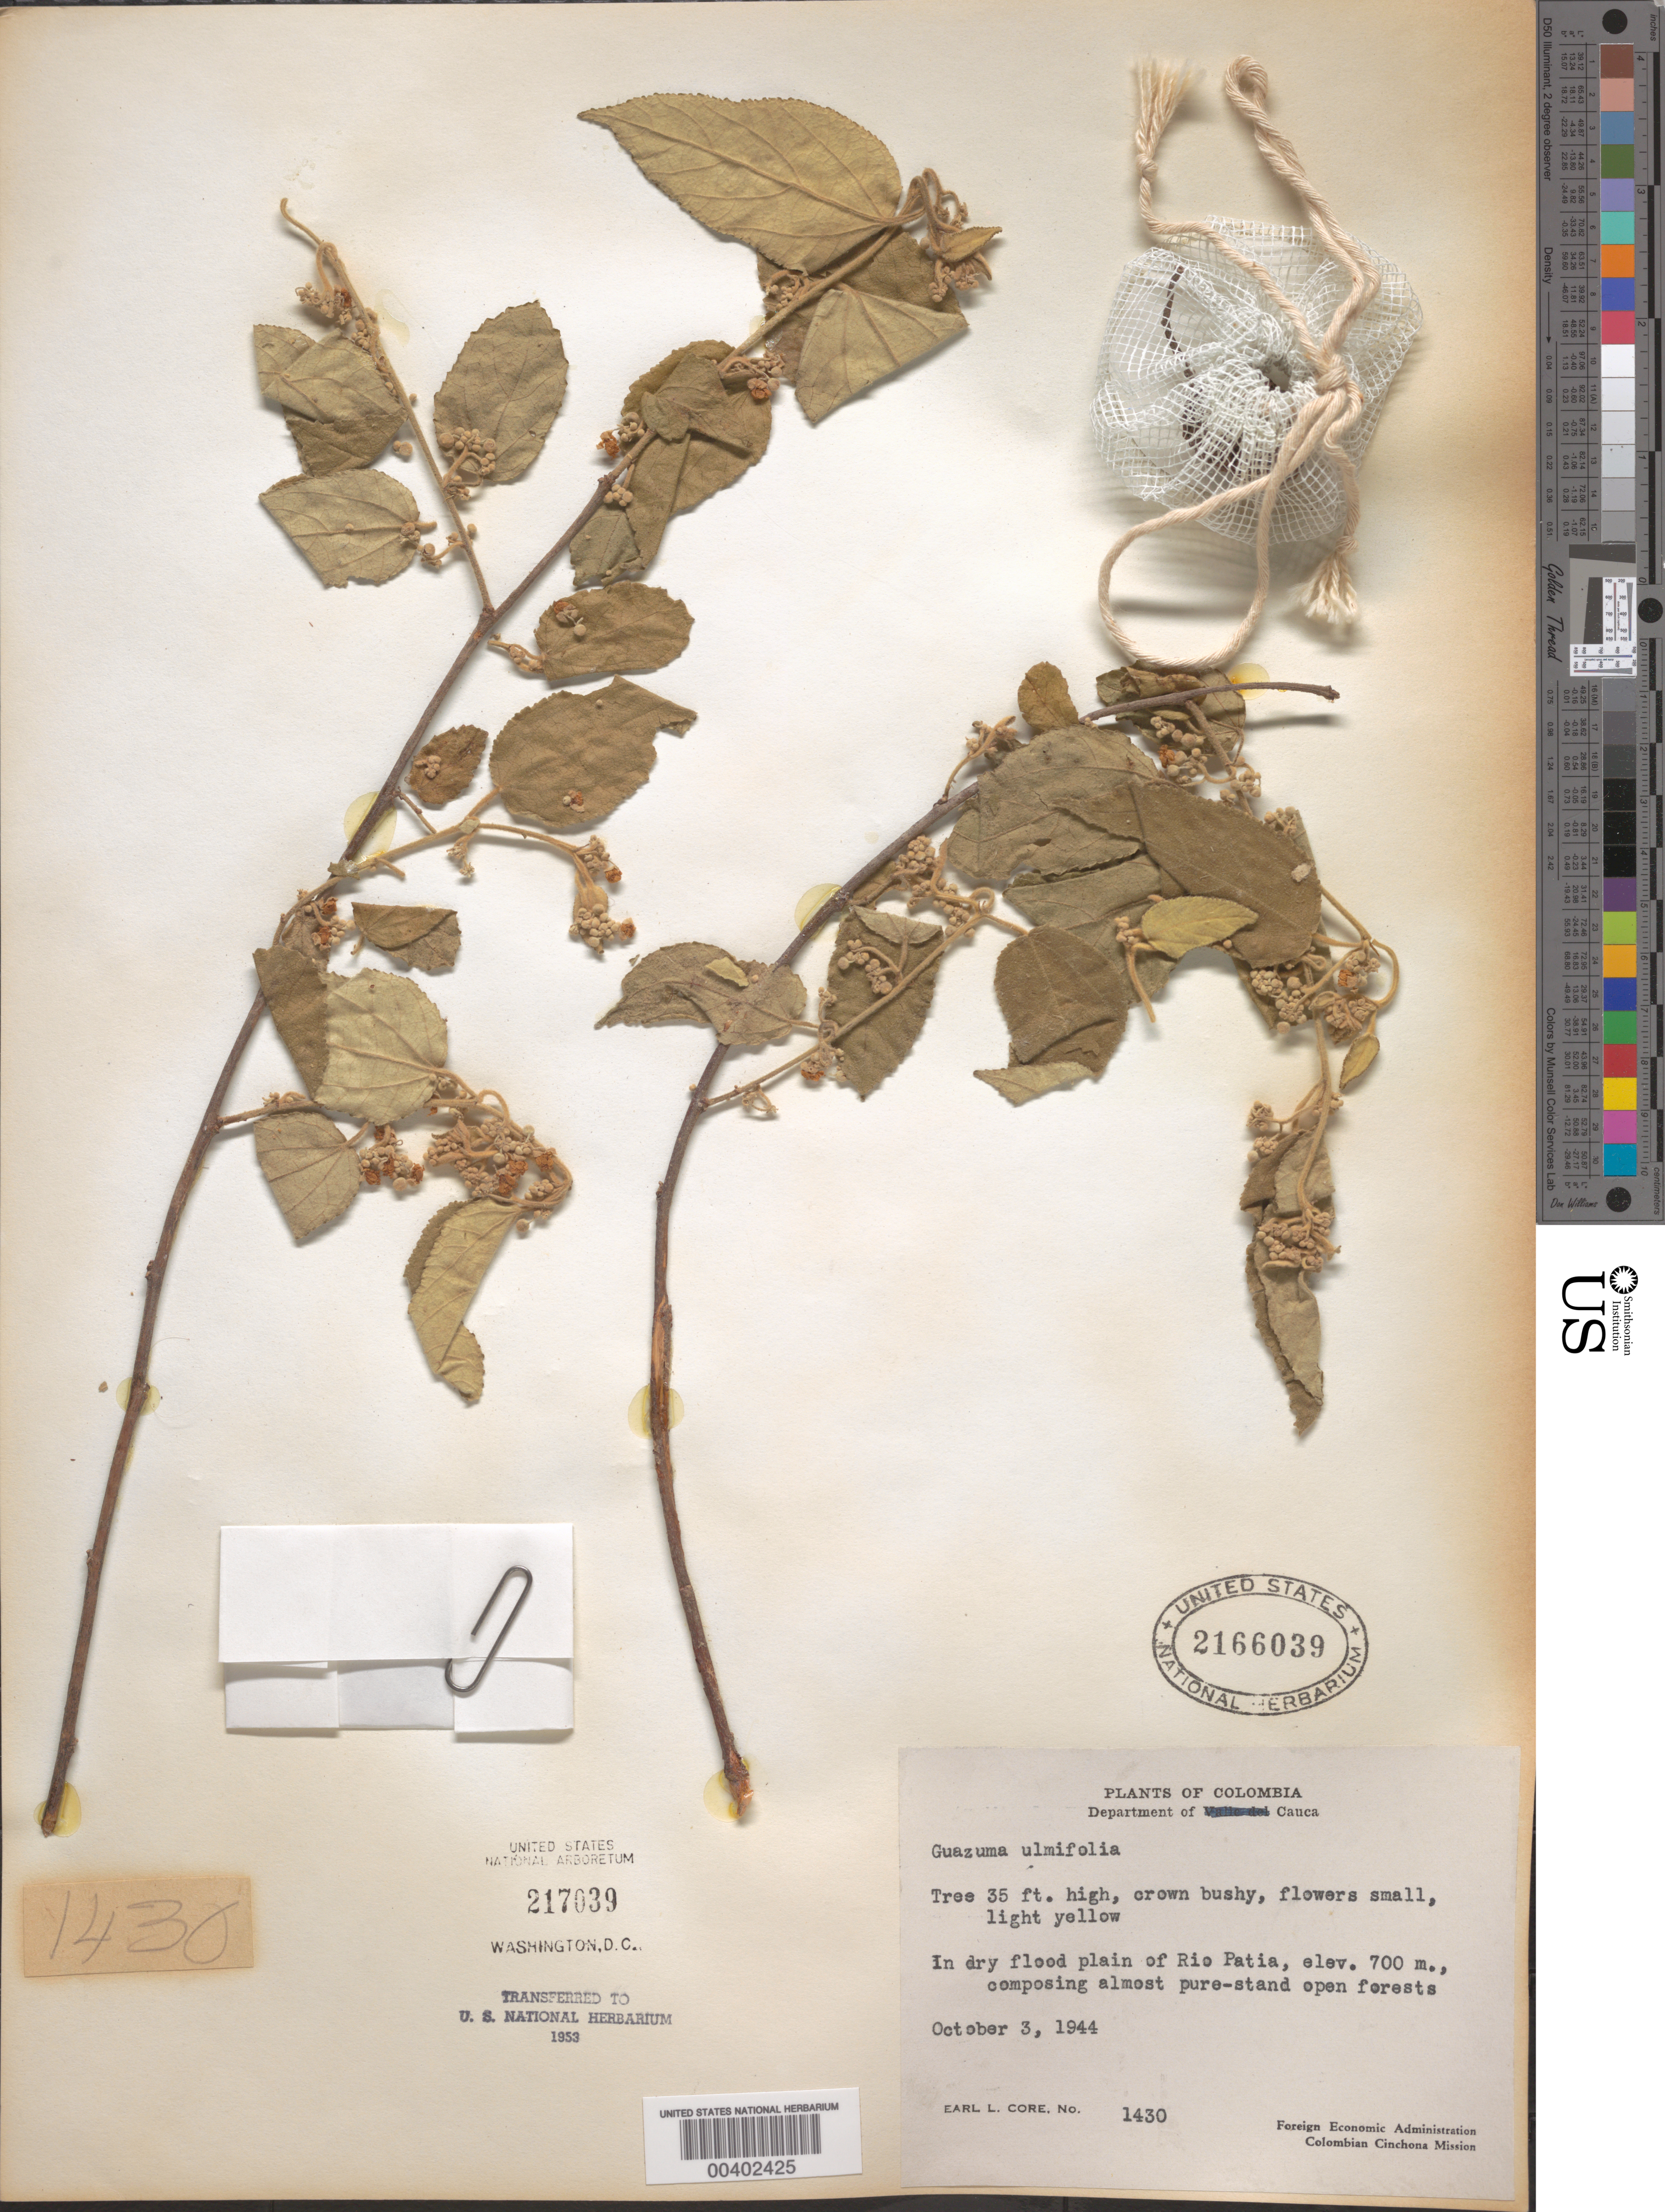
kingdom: Plantae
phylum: Tracheophyta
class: Magnoliopsida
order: Malvales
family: Malvaceae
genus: Guazuma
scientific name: Guazuma ulmifolia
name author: Lam.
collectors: E. L. Core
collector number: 1430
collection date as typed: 03 Oct 1944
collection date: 1944-10-03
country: Colombia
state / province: Cauca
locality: Río Patia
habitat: dry flood plain,composing almost pure-stand open forests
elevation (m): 700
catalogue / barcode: US 2166039